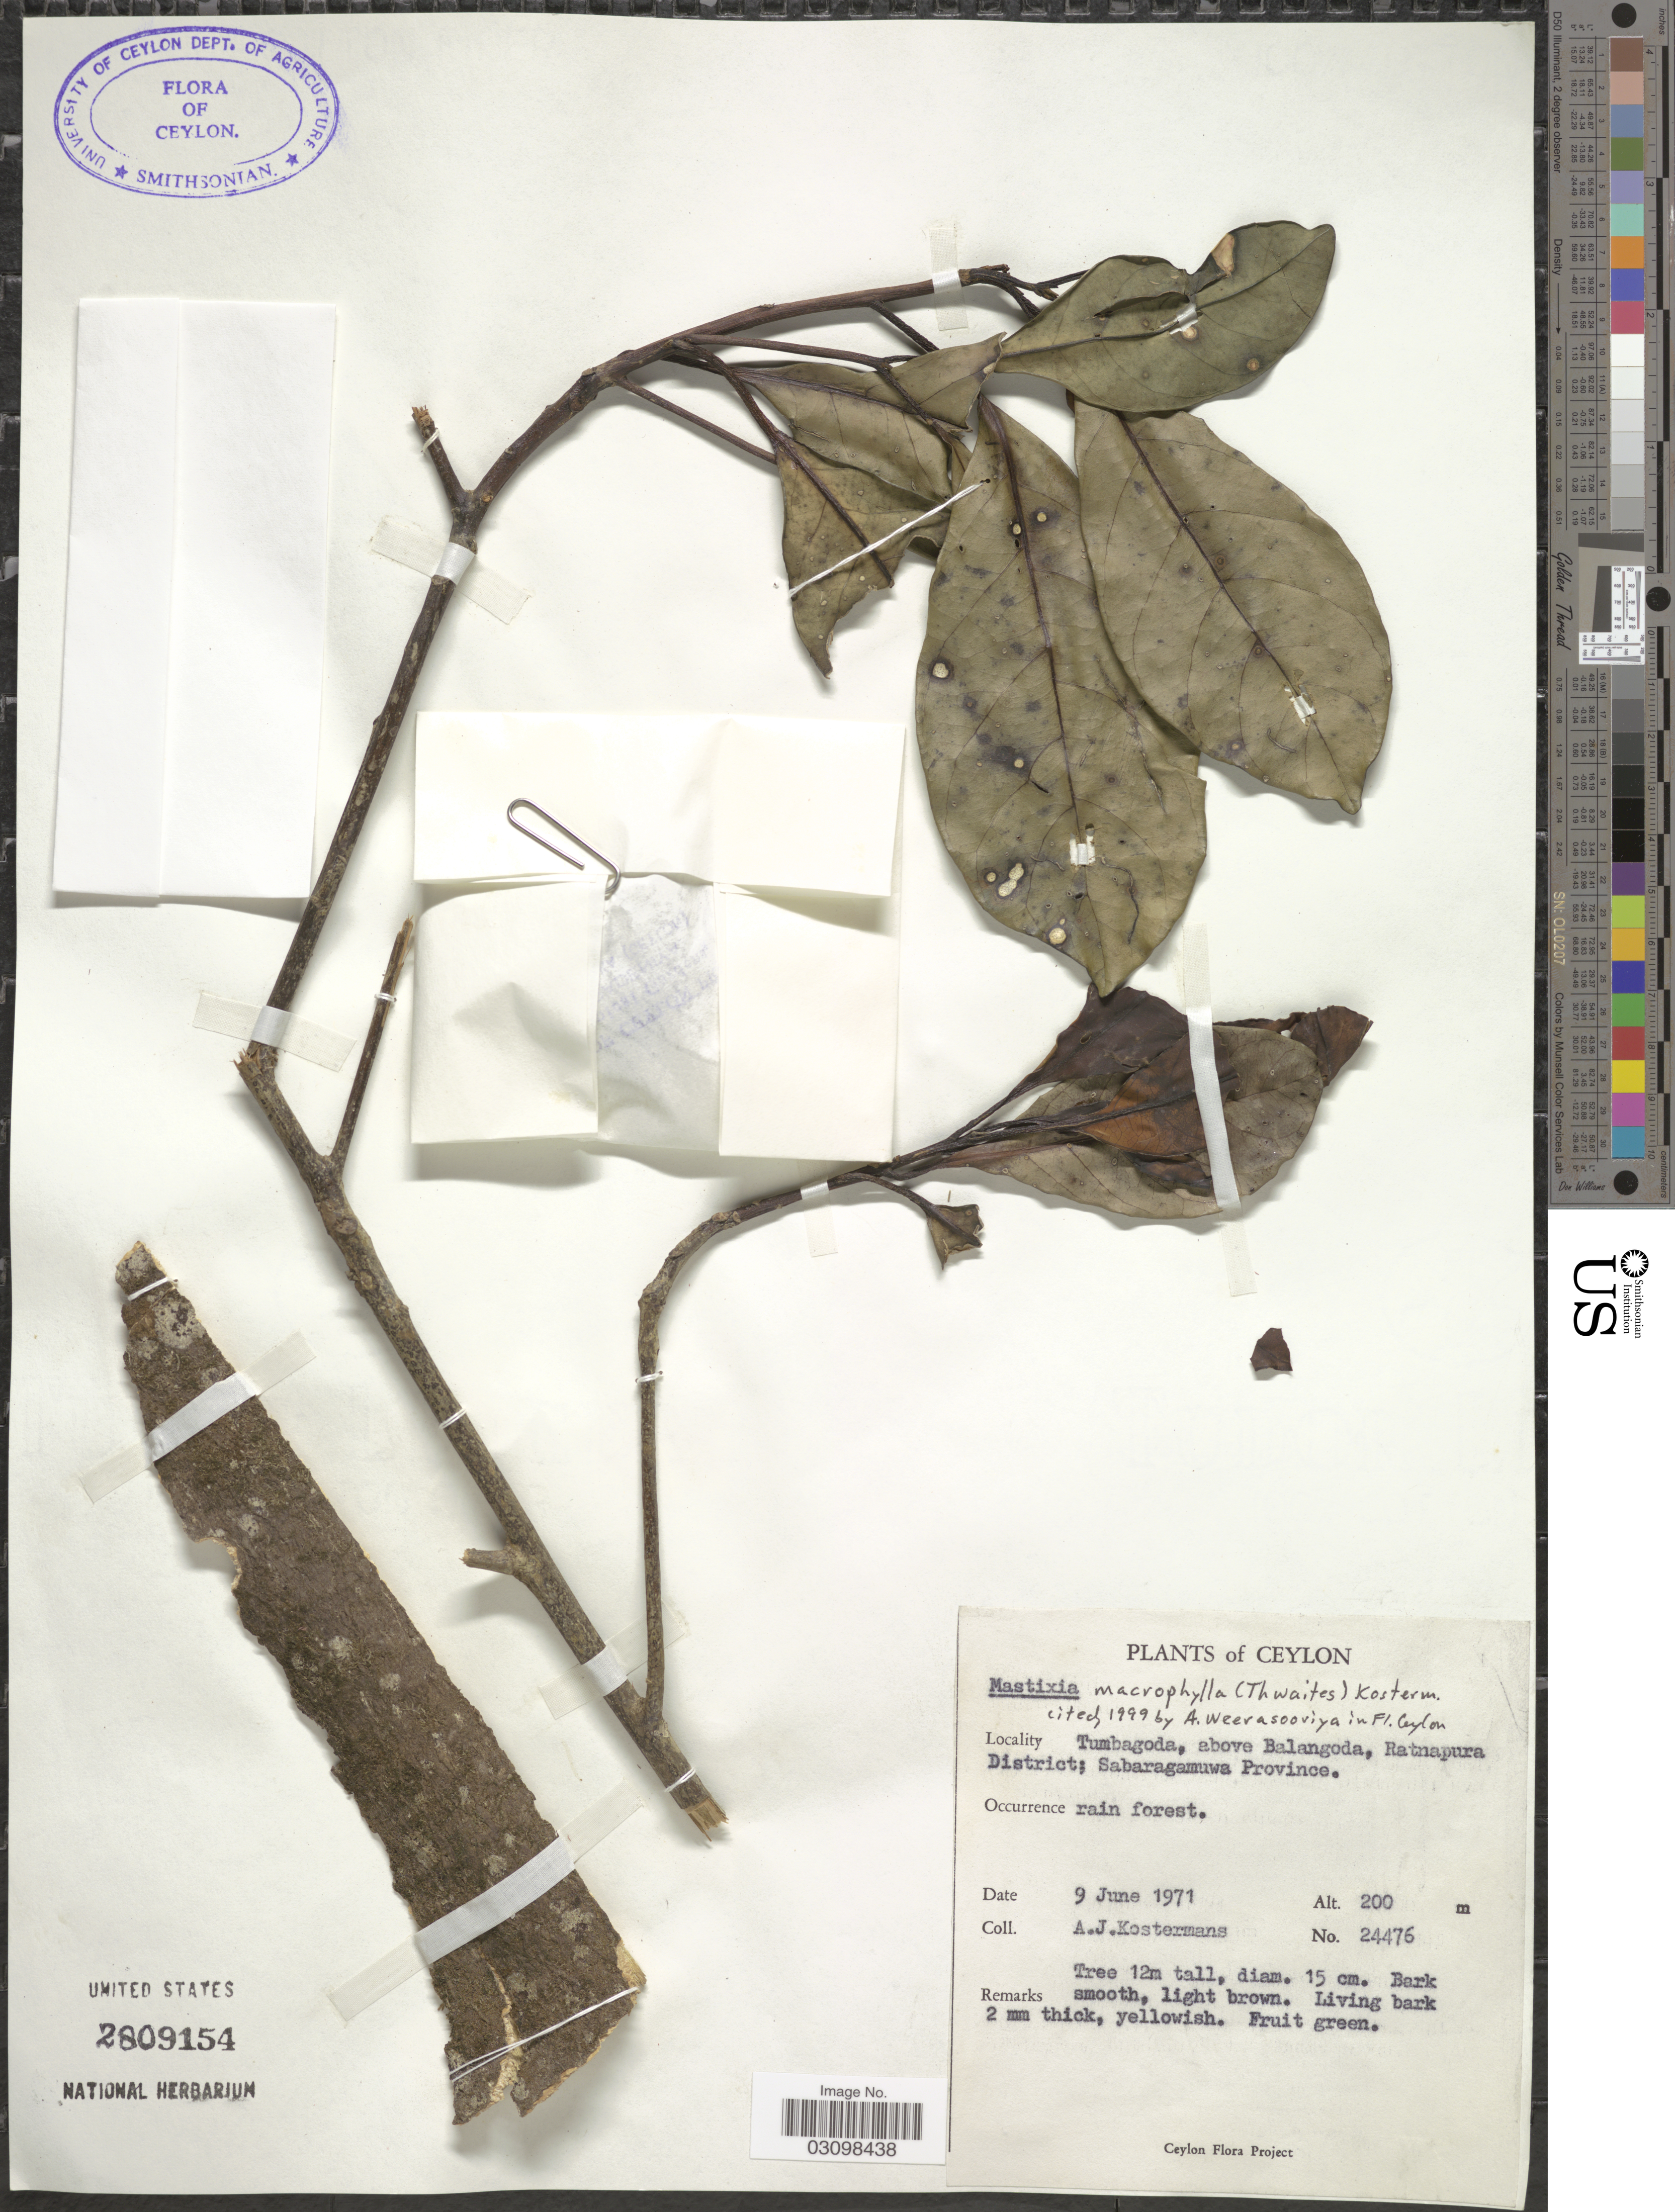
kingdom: Plantae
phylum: Tracheophyta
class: Magnoliopsida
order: Apiales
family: Araliaceae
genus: Oreopanax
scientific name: Oreopanax macrophyllus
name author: Decne. & Planch.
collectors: A. J. G. Kostermans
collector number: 24476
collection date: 1971-06-09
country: Sri Lanka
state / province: Sabaragamuwa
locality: Ceylon. Tumbagoda, above Balangoda, Ratnapura District.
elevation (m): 200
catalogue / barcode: US 2809154